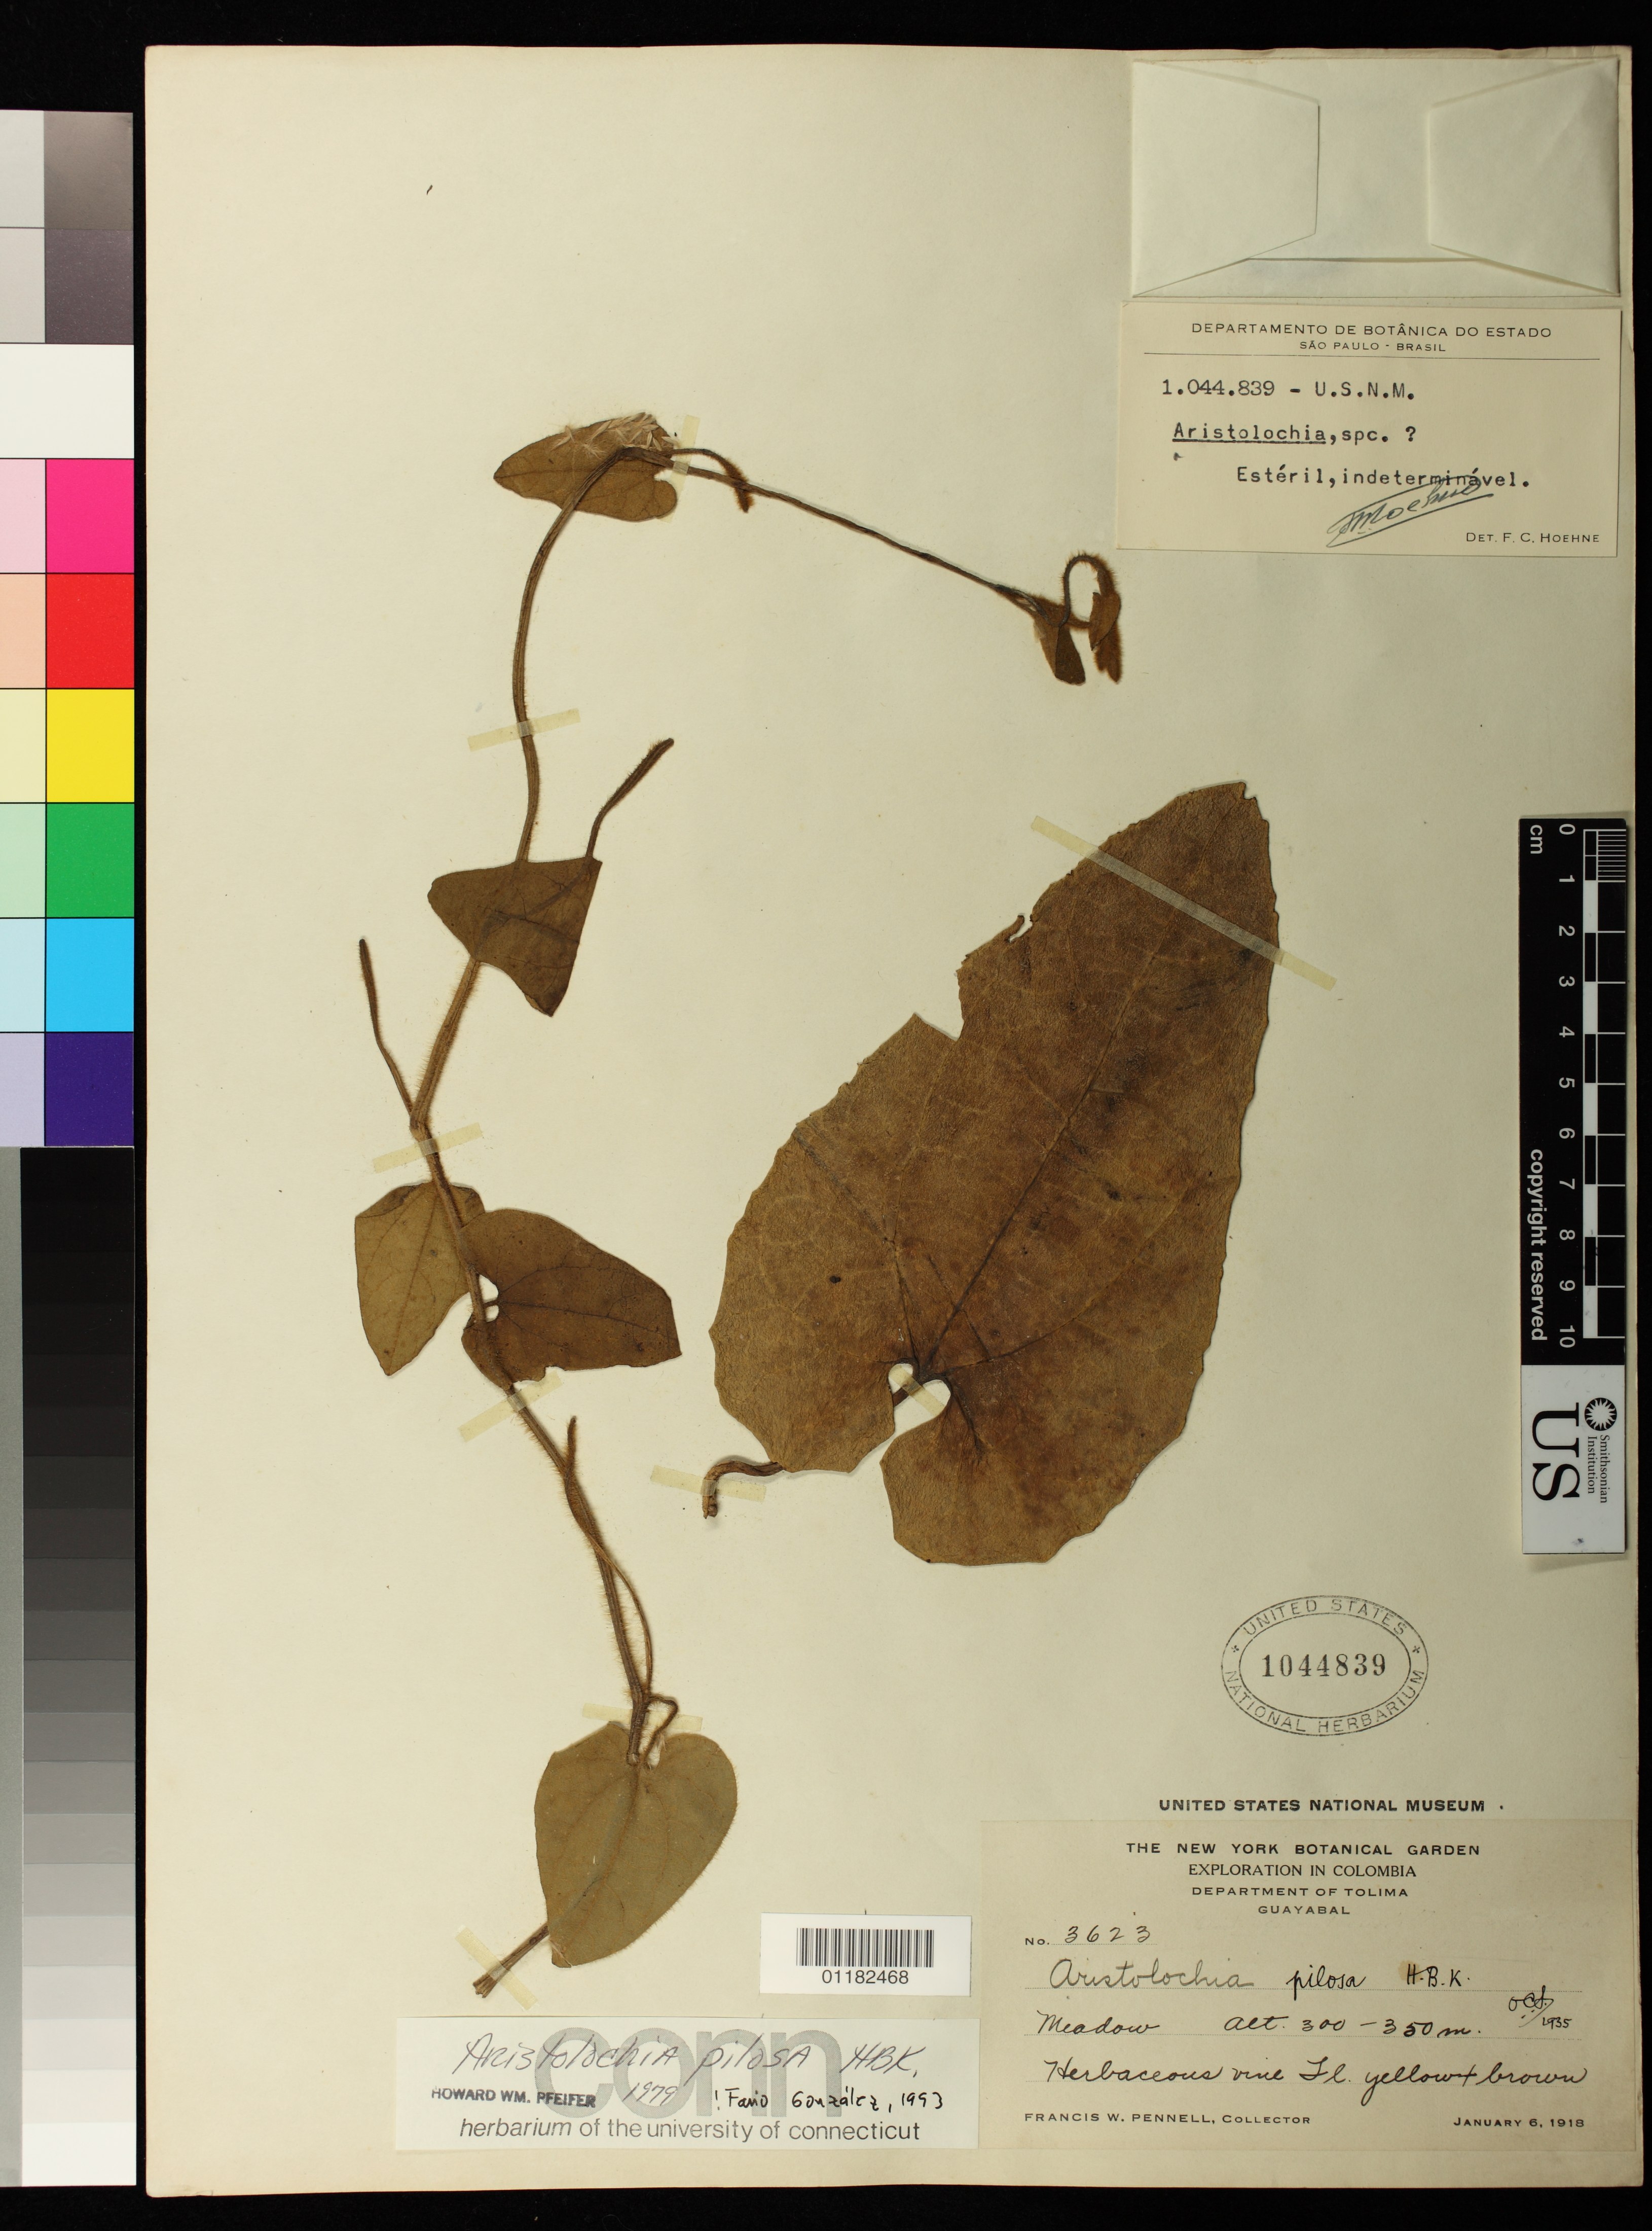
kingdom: Plantae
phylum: Tracheophyta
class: Magnoliopsida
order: Piperales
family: Aristolochiaceae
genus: Aristolochia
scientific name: Aristolochia pilosa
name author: Kunth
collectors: F. W. Pennell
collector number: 3623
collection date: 1918-01-06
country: Colombia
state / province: Tolima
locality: Guayabal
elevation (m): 300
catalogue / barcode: US 1044839